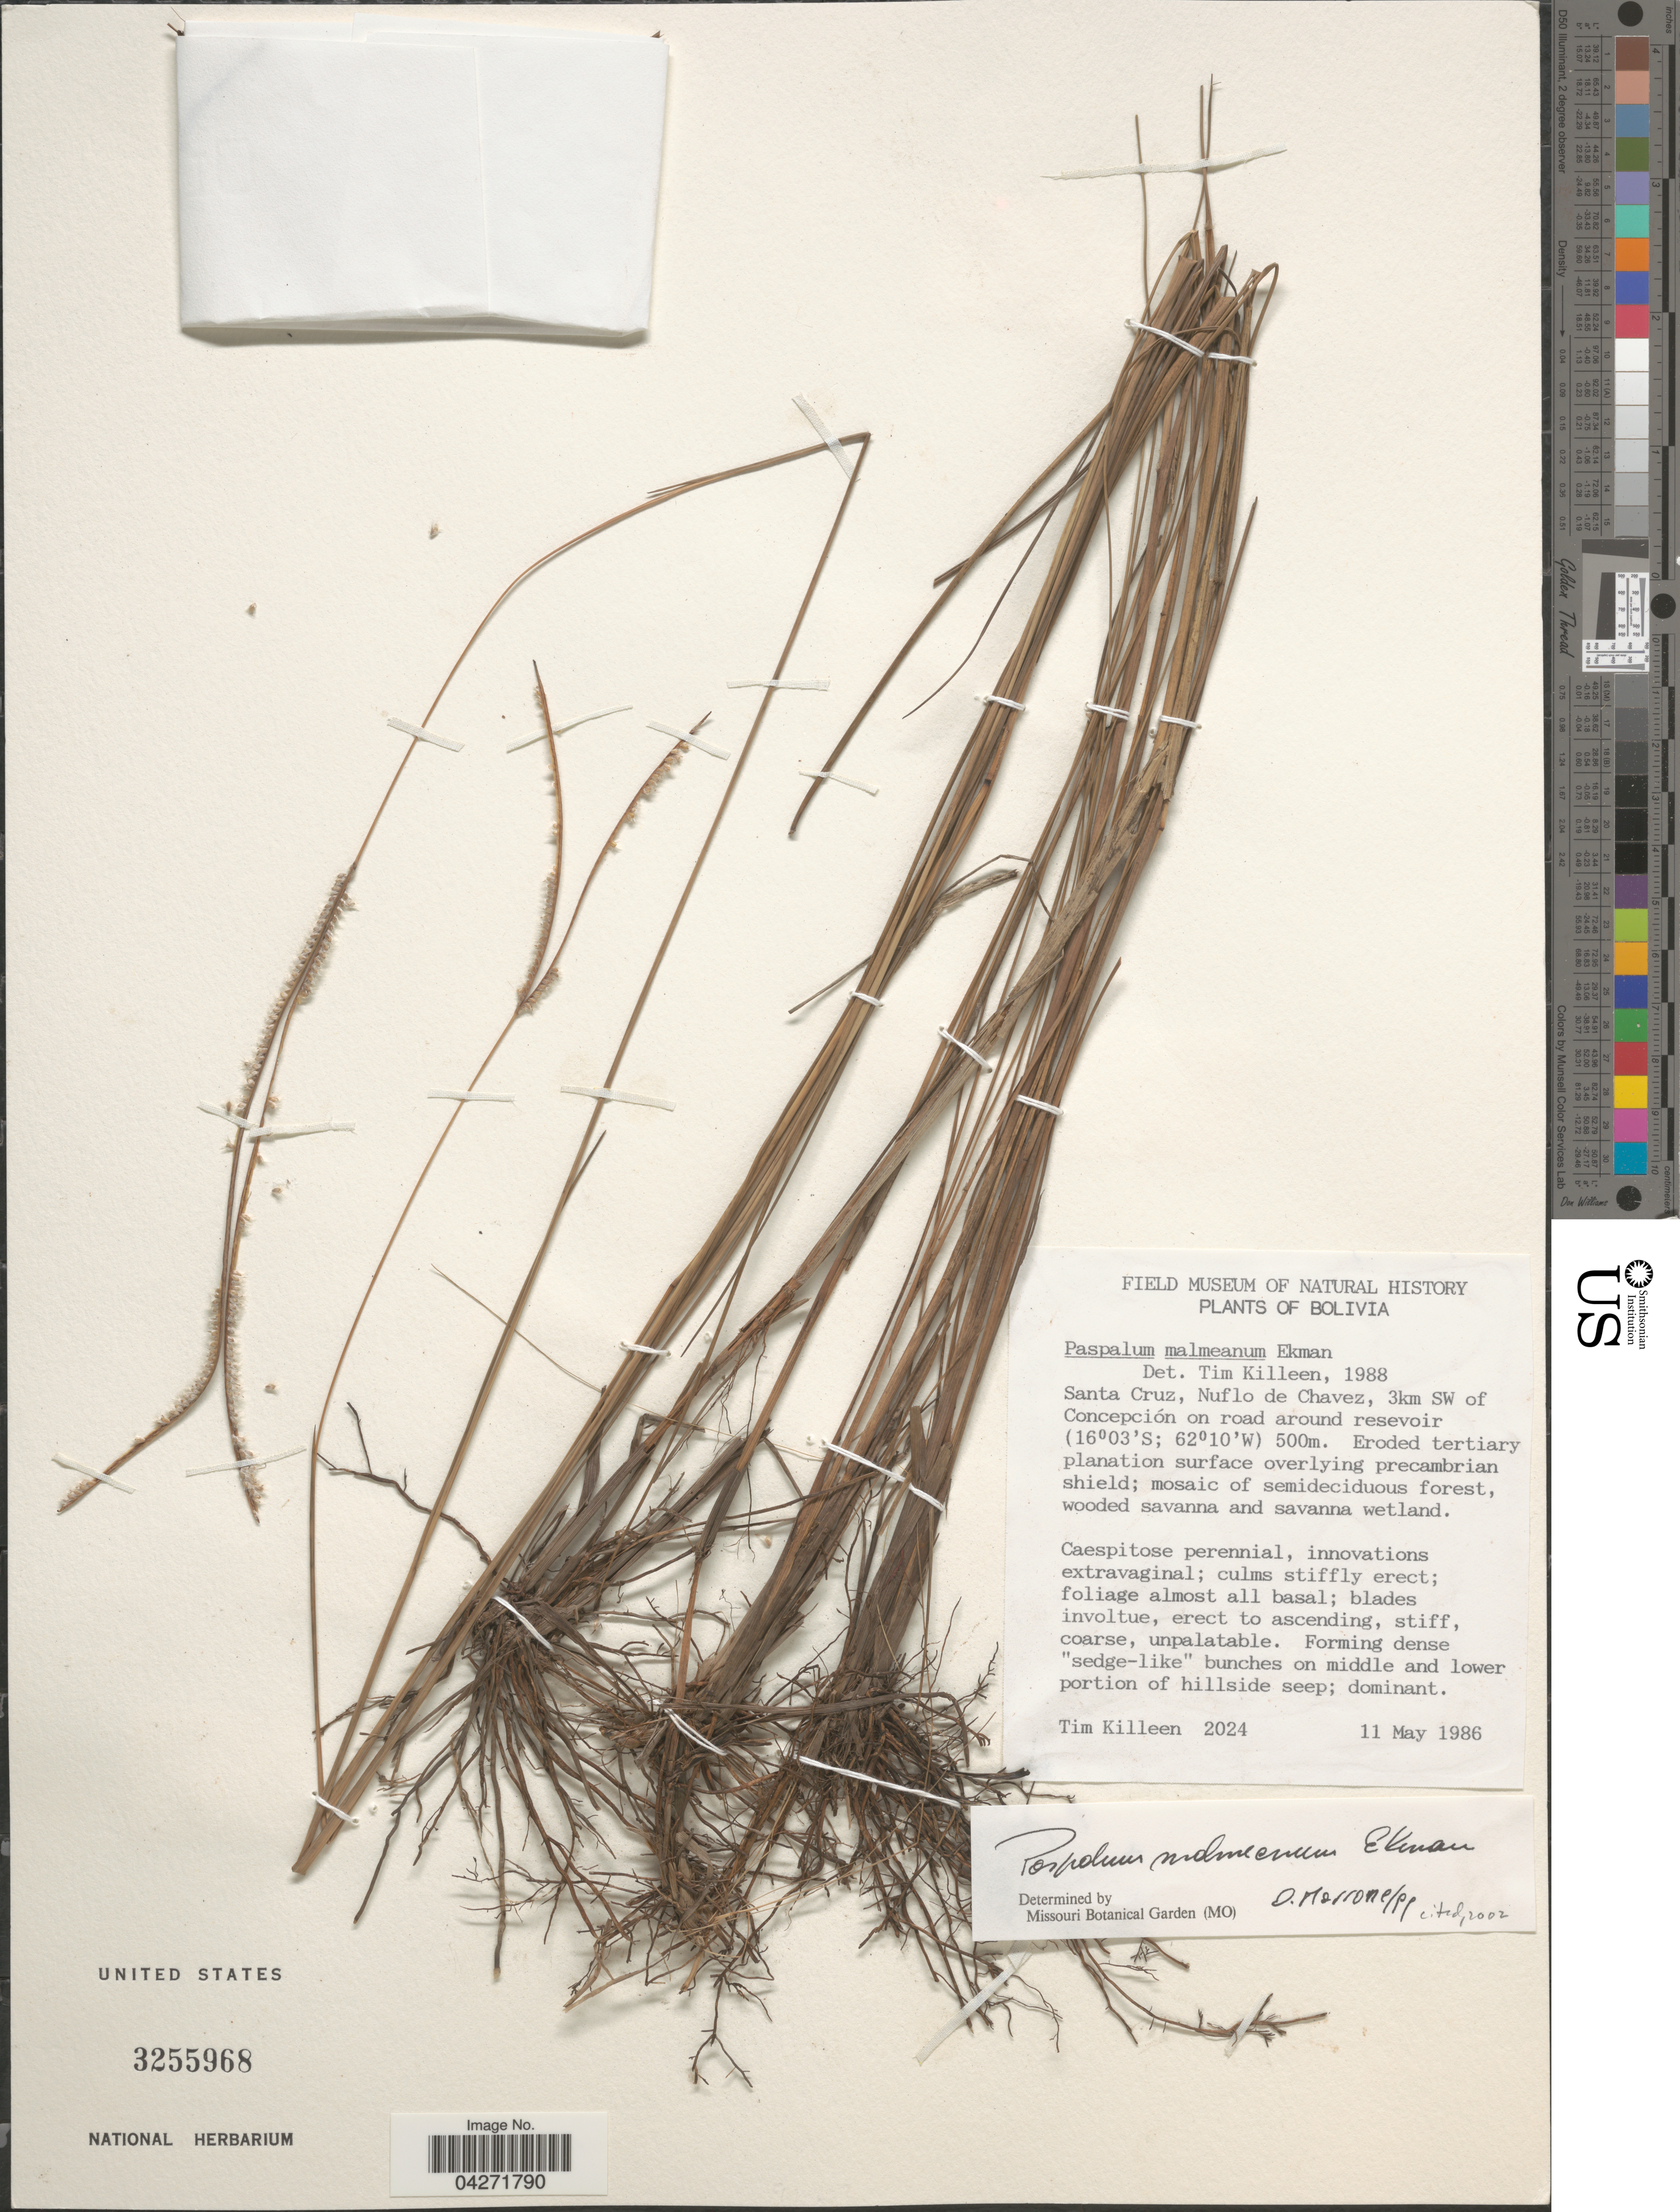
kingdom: Plantae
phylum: Tracheophyta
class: Liliopsida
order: Poales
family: Poaceae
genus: Paspalum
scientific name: Paspalum malmeanum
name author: Ekman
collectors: T. J. Killeen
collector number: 2024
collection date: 1986-05-11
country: Bolivia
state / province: Santa Cruz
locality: Nuflo de Chavez, 3km SW of Concepción on road around reservoir.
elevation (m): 500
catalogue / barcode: US 3255968